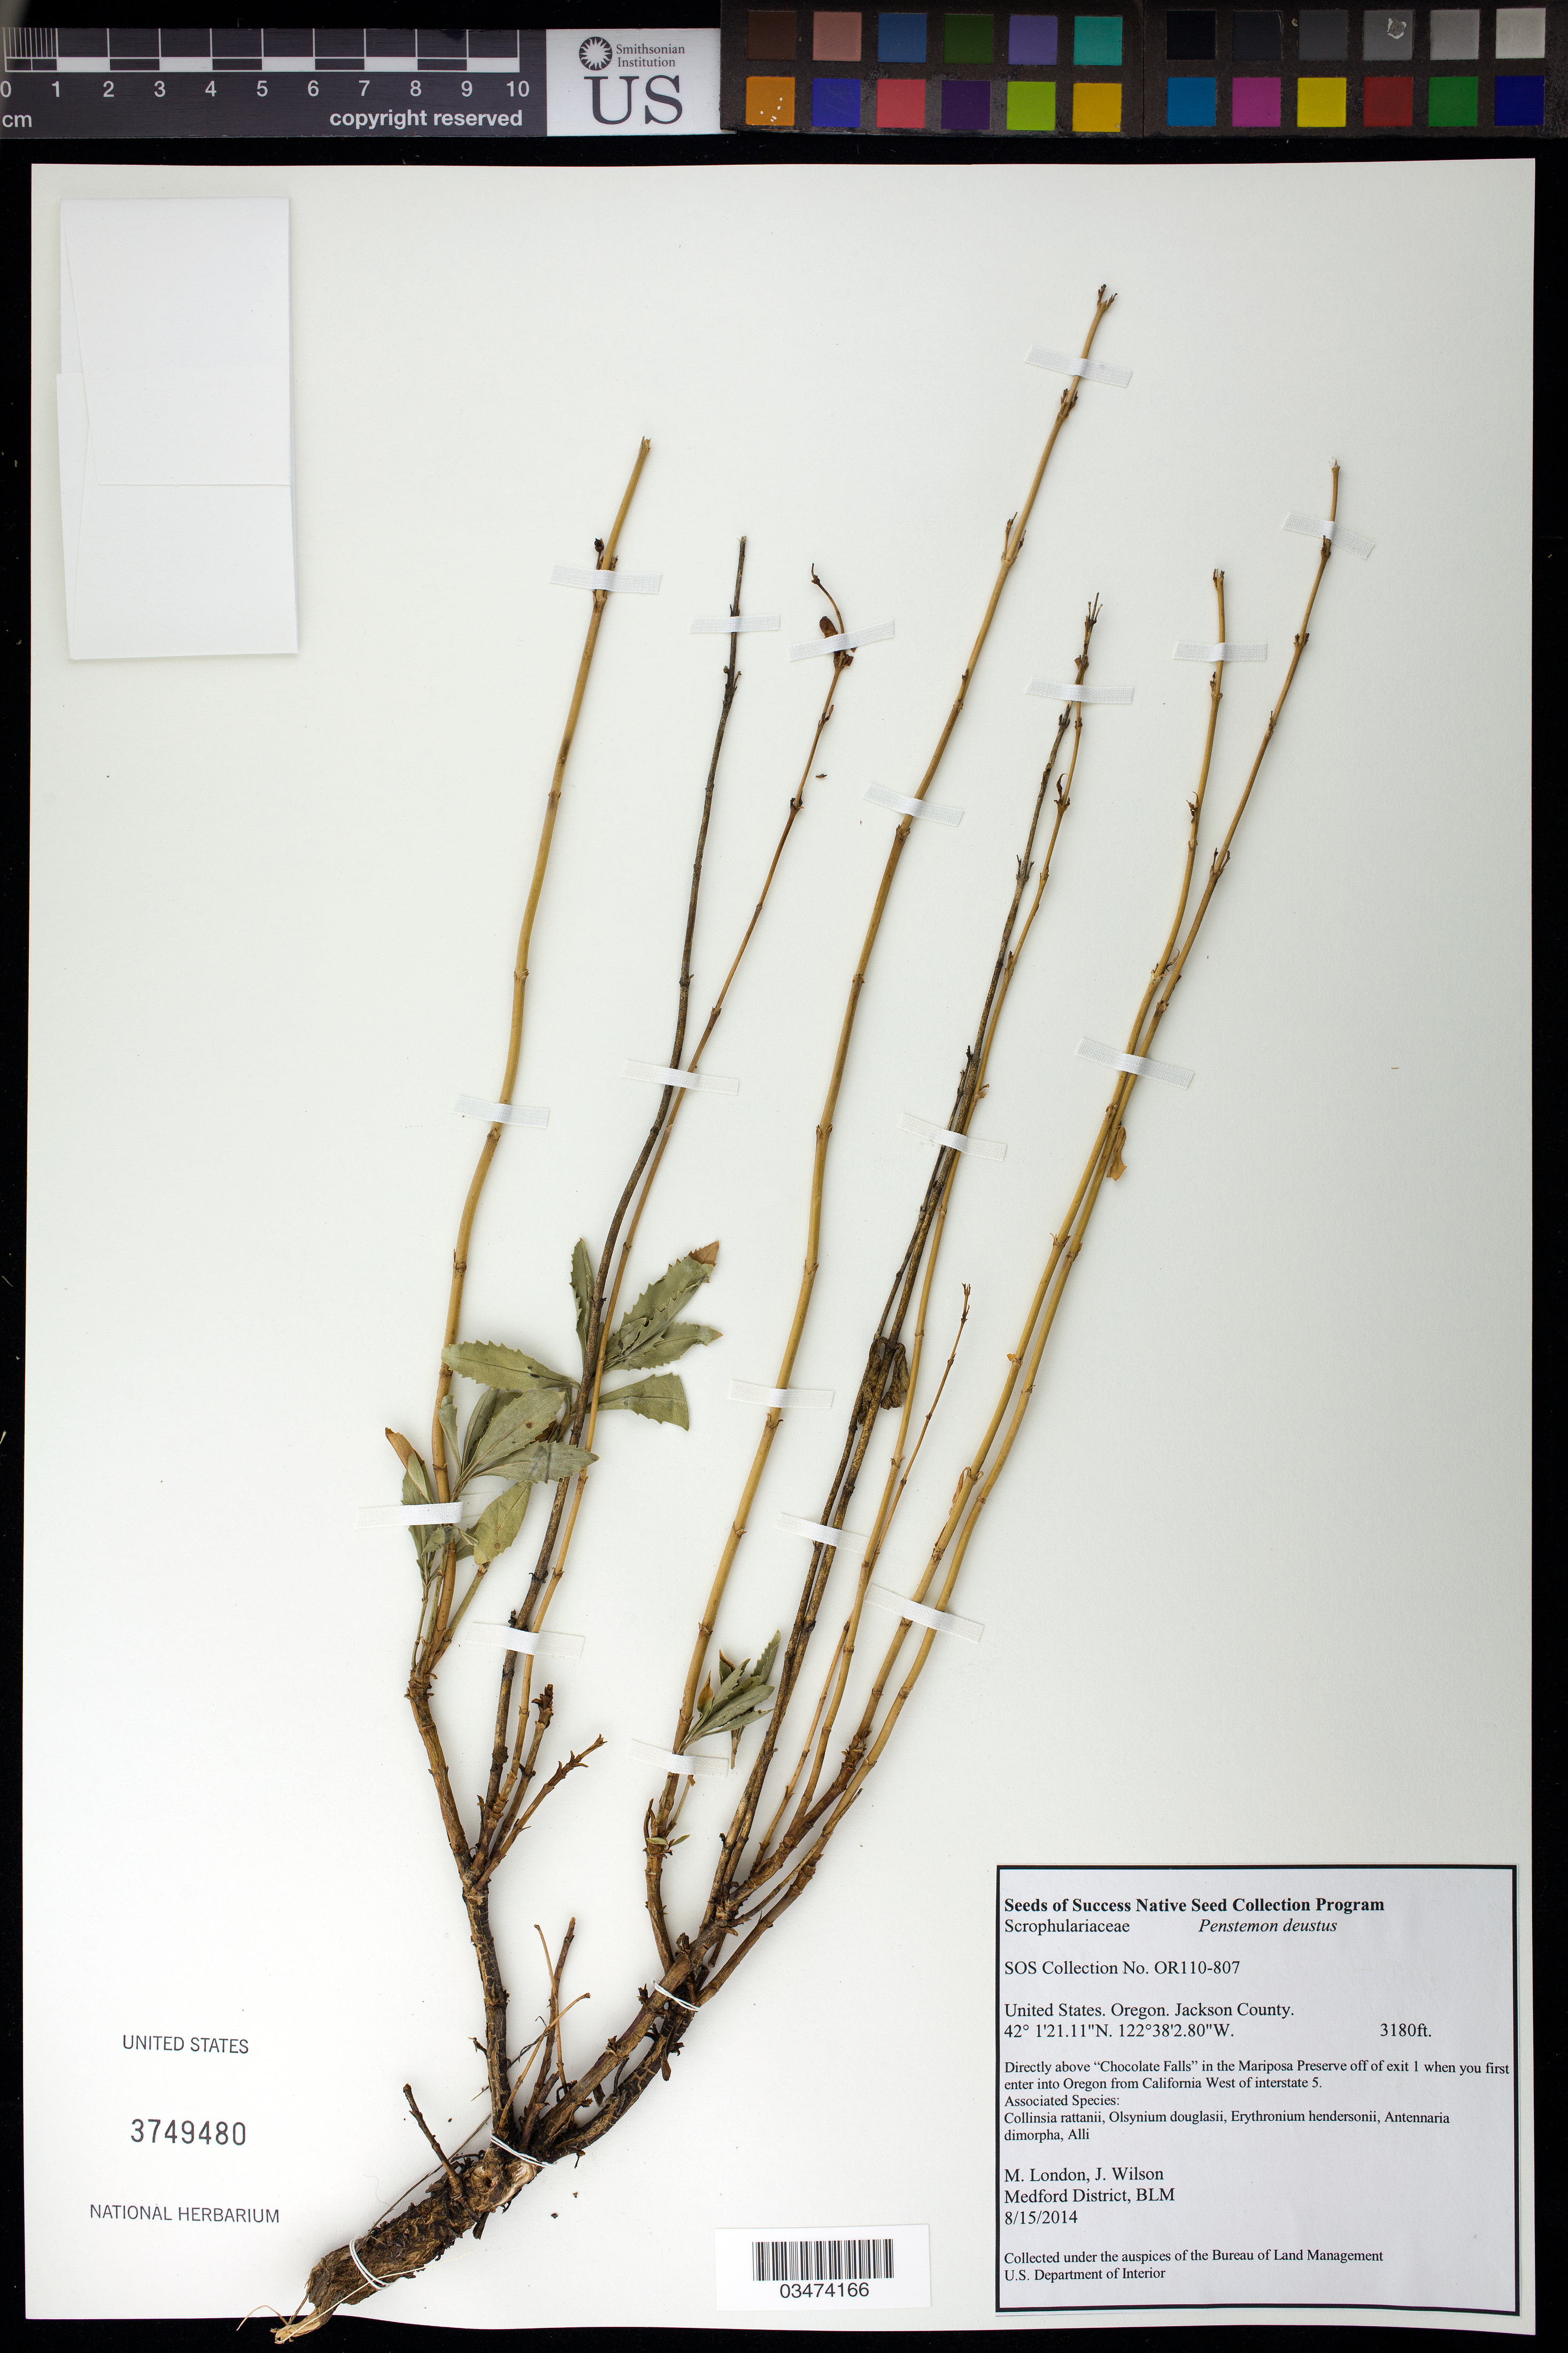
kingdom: Plantae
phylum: Tracheophyta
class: Magnoliopsida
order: Lamiales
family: Plantaginaceae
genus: Penstemon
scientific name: Penstemon deustus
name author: Douglas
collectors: M. London & J. Wilson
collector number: OR110-807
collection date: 2014-08-15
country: United States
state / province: Oregon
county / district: Jackson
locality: Directly above "Chocolate Falls" in the Mariposa Preserve off of exit 1 when you first enter into Oregon from California West of interstate 5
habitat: Associated species: Collinsia rattanii, Olsynium douglasii, Erythronium hendersonii, Antennaria dimorpha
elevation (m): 969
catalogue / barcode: US 3749480